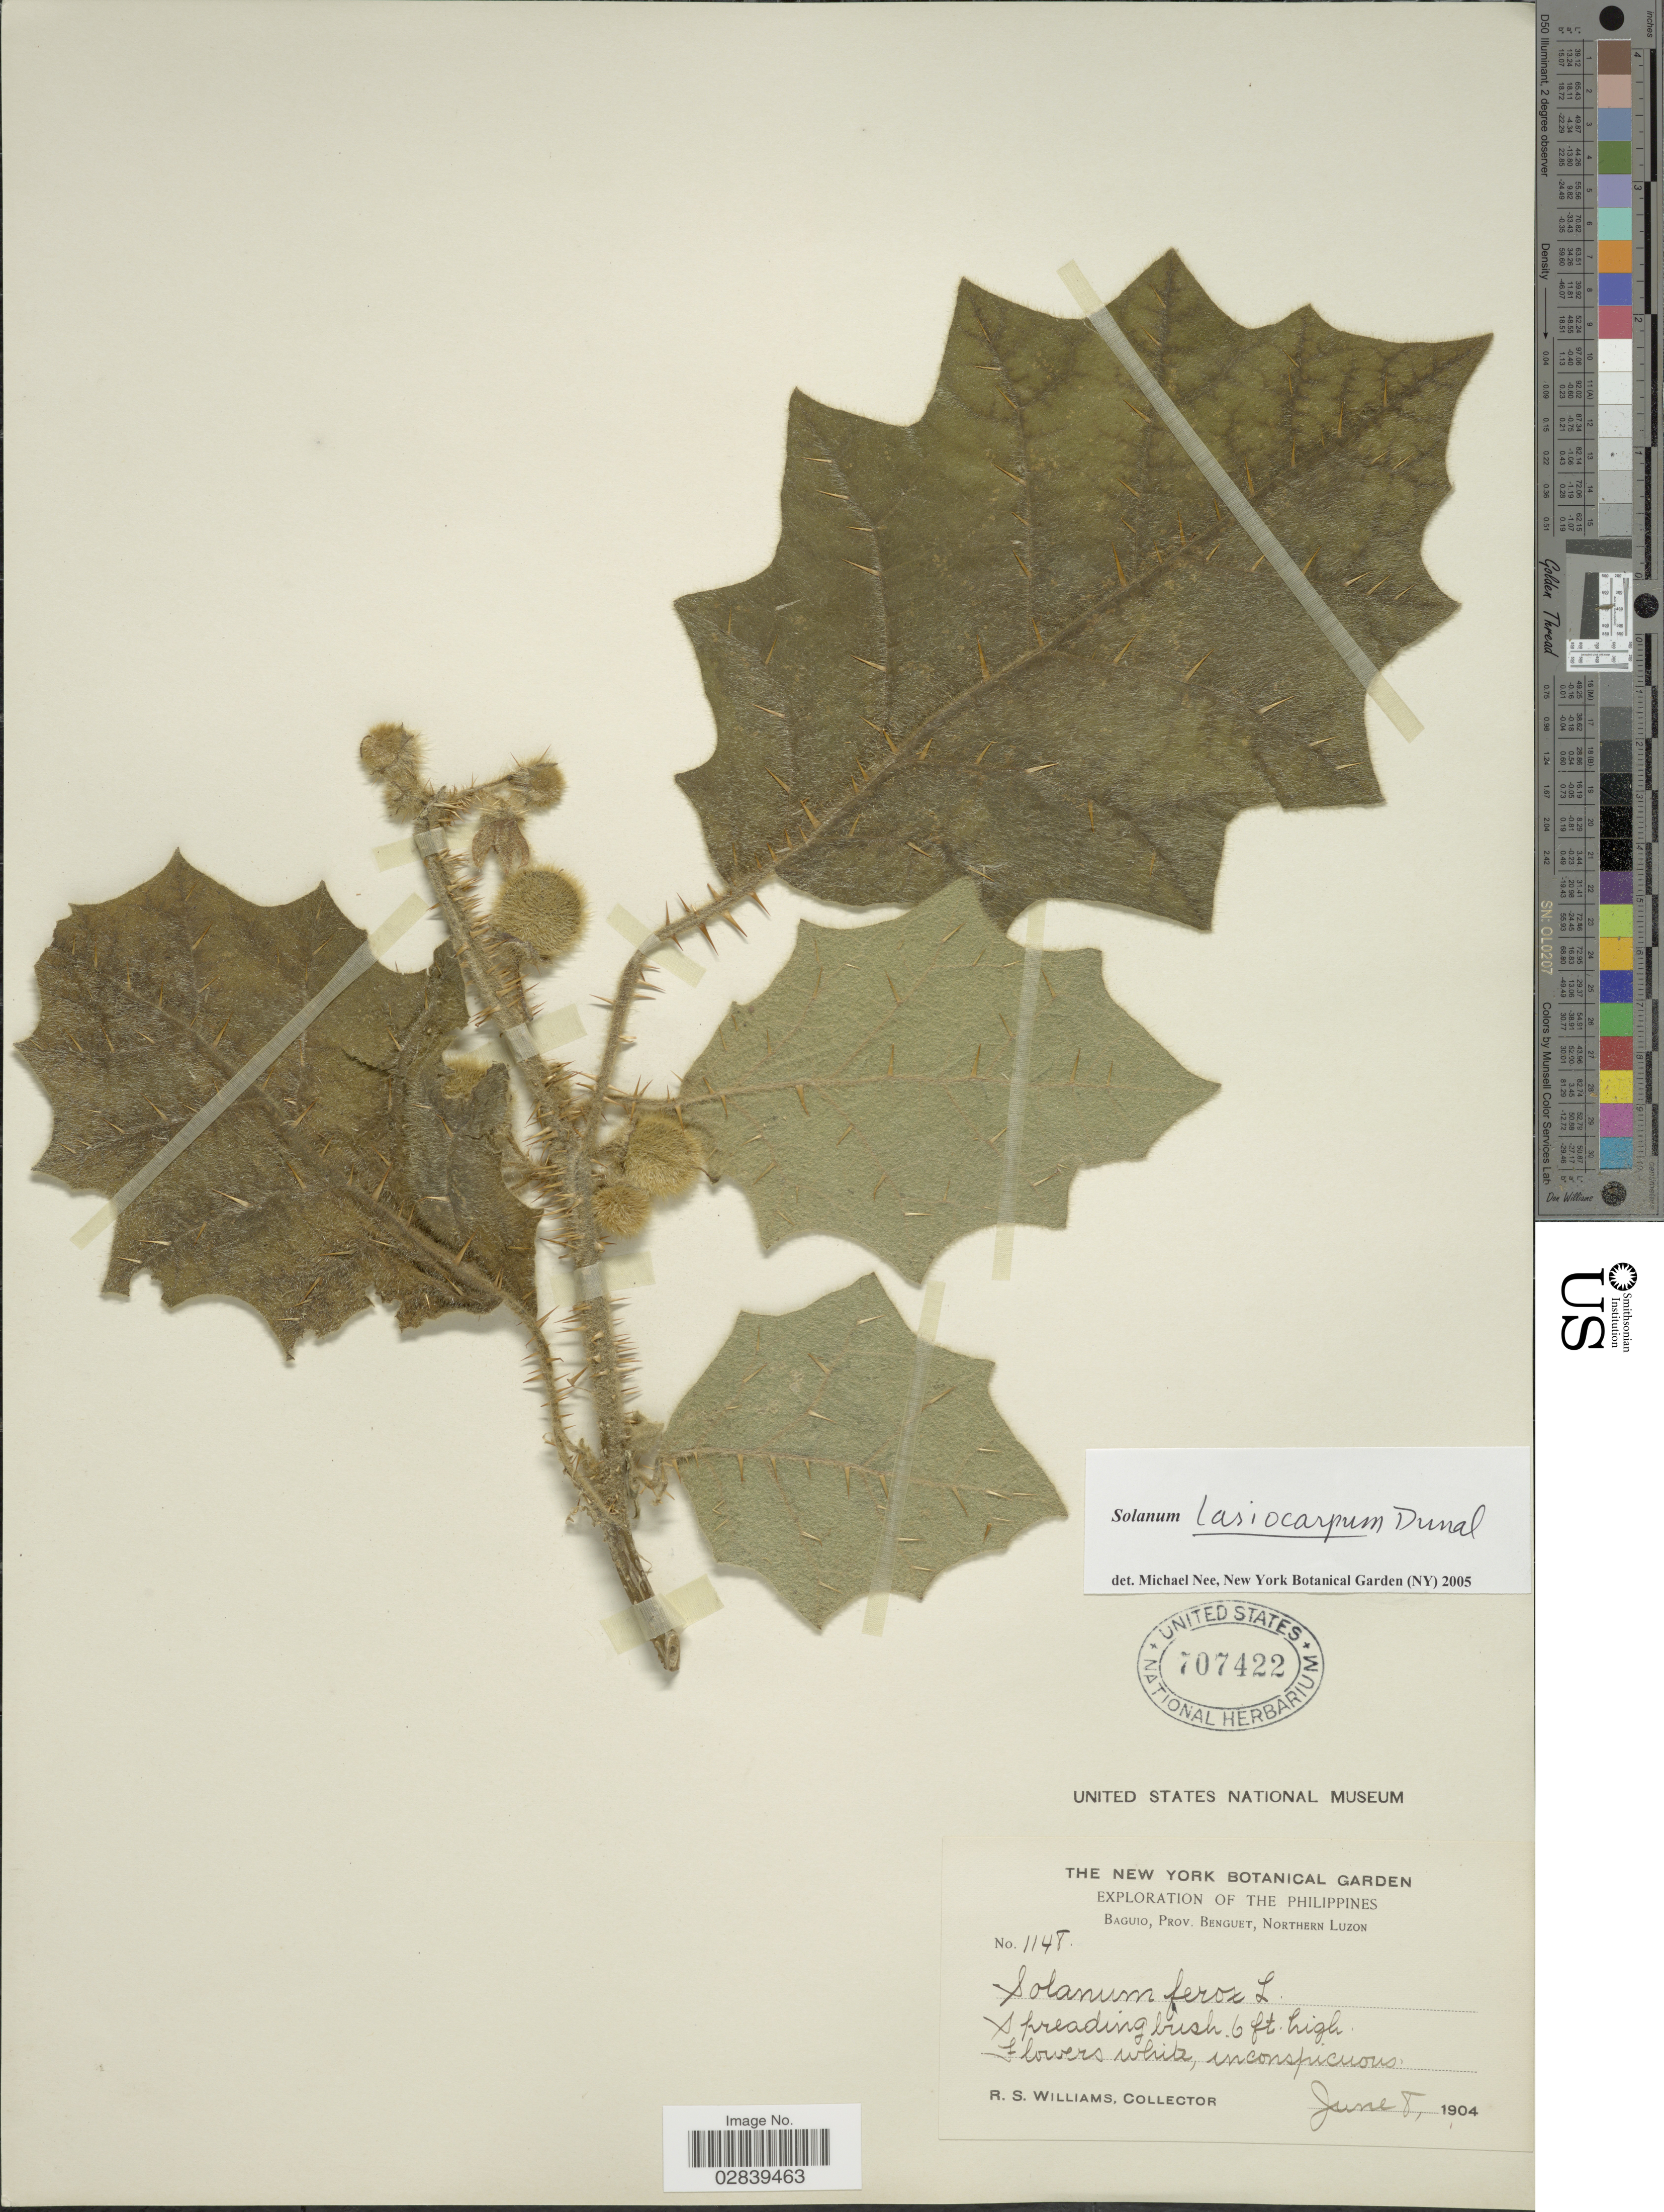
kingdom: Plantae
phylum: Tracheophyta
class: Magnoliopsida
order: Solanales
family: Solanaceae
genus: Solanum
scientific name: Solanum lasiocarpum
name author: Dunal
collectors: R. S. Williams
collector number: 1148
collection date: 1904-06-08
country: Philippines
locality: Baguio, Prov. Benguet, Northern Luzon.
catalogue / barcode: US 707422